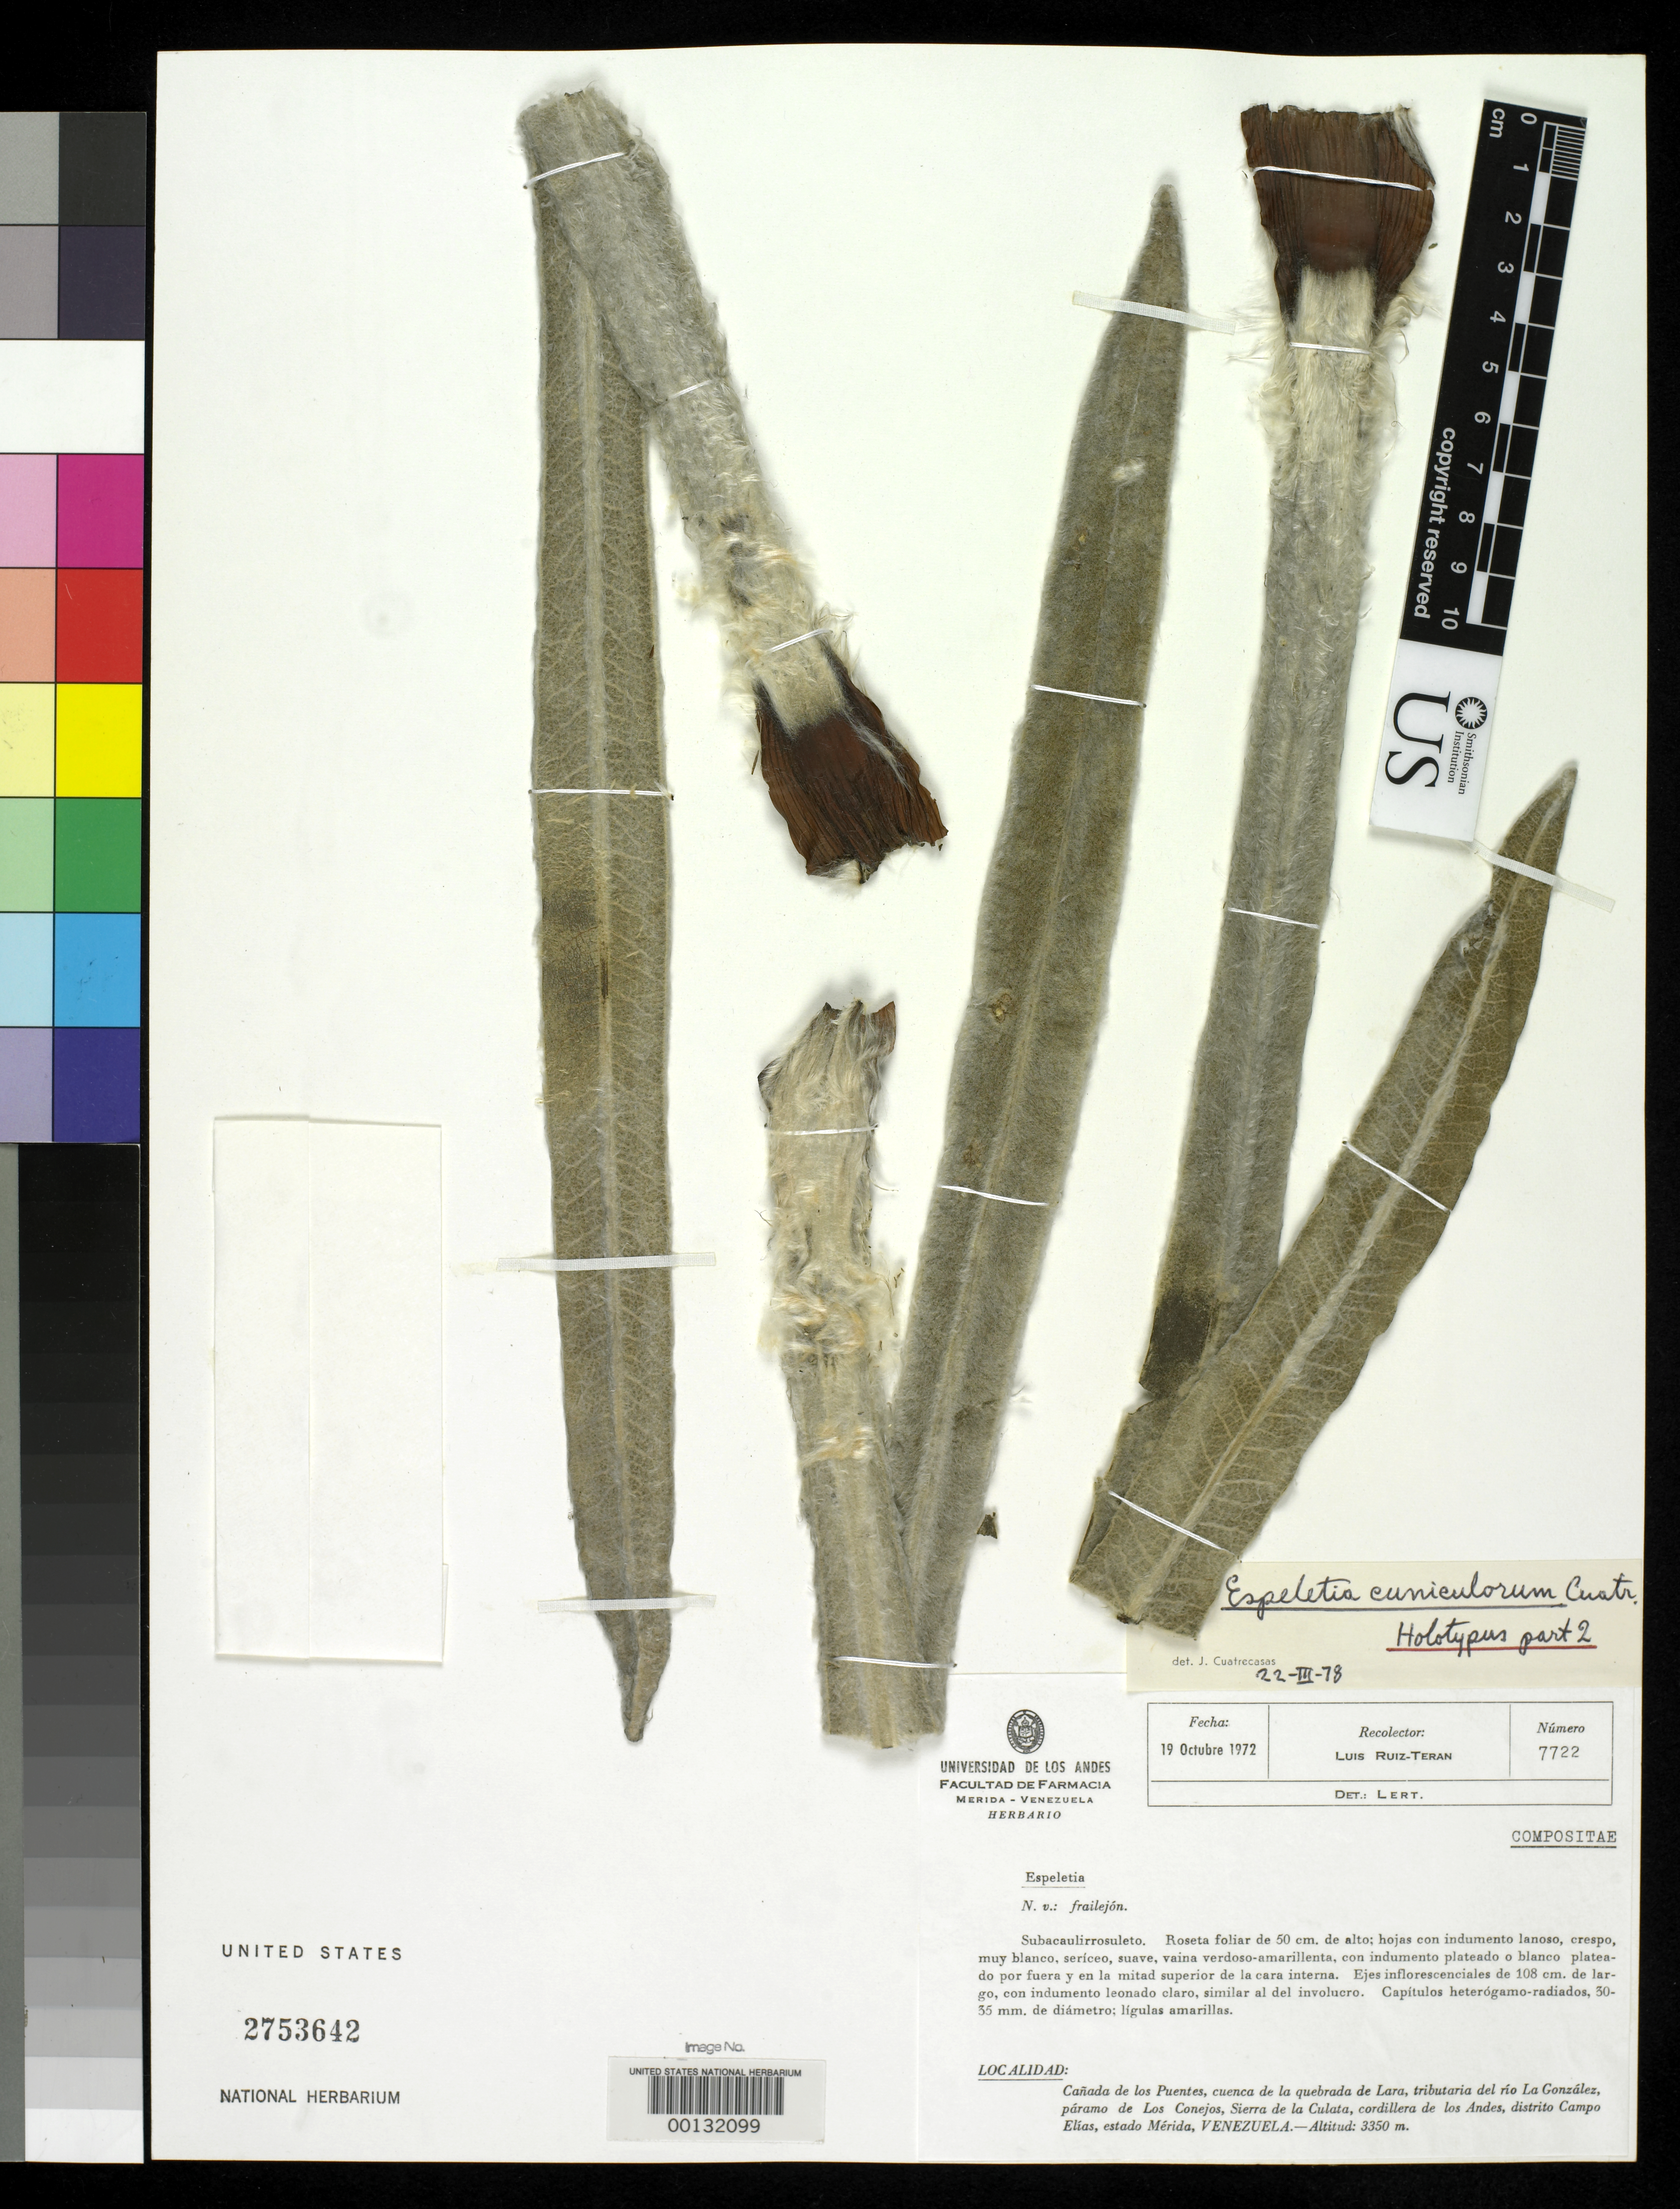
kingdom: Plantae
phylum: Tracheophyta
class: Magnoliopsida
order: Asterales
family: Asteraceae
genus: Espeletia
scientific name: Espeletia cuniculorum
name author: Cuatrec.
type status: Holotype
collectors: L. E. Ruíz-Terán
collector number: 7722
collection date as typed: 19 Oct 1972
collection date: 1972-10-19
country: Venezuela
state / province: Mérida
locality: Sierra de La Culata, Páramo de Los Conejos en Canada de Los Puentes.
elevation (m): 3350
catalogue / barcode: US 2753642